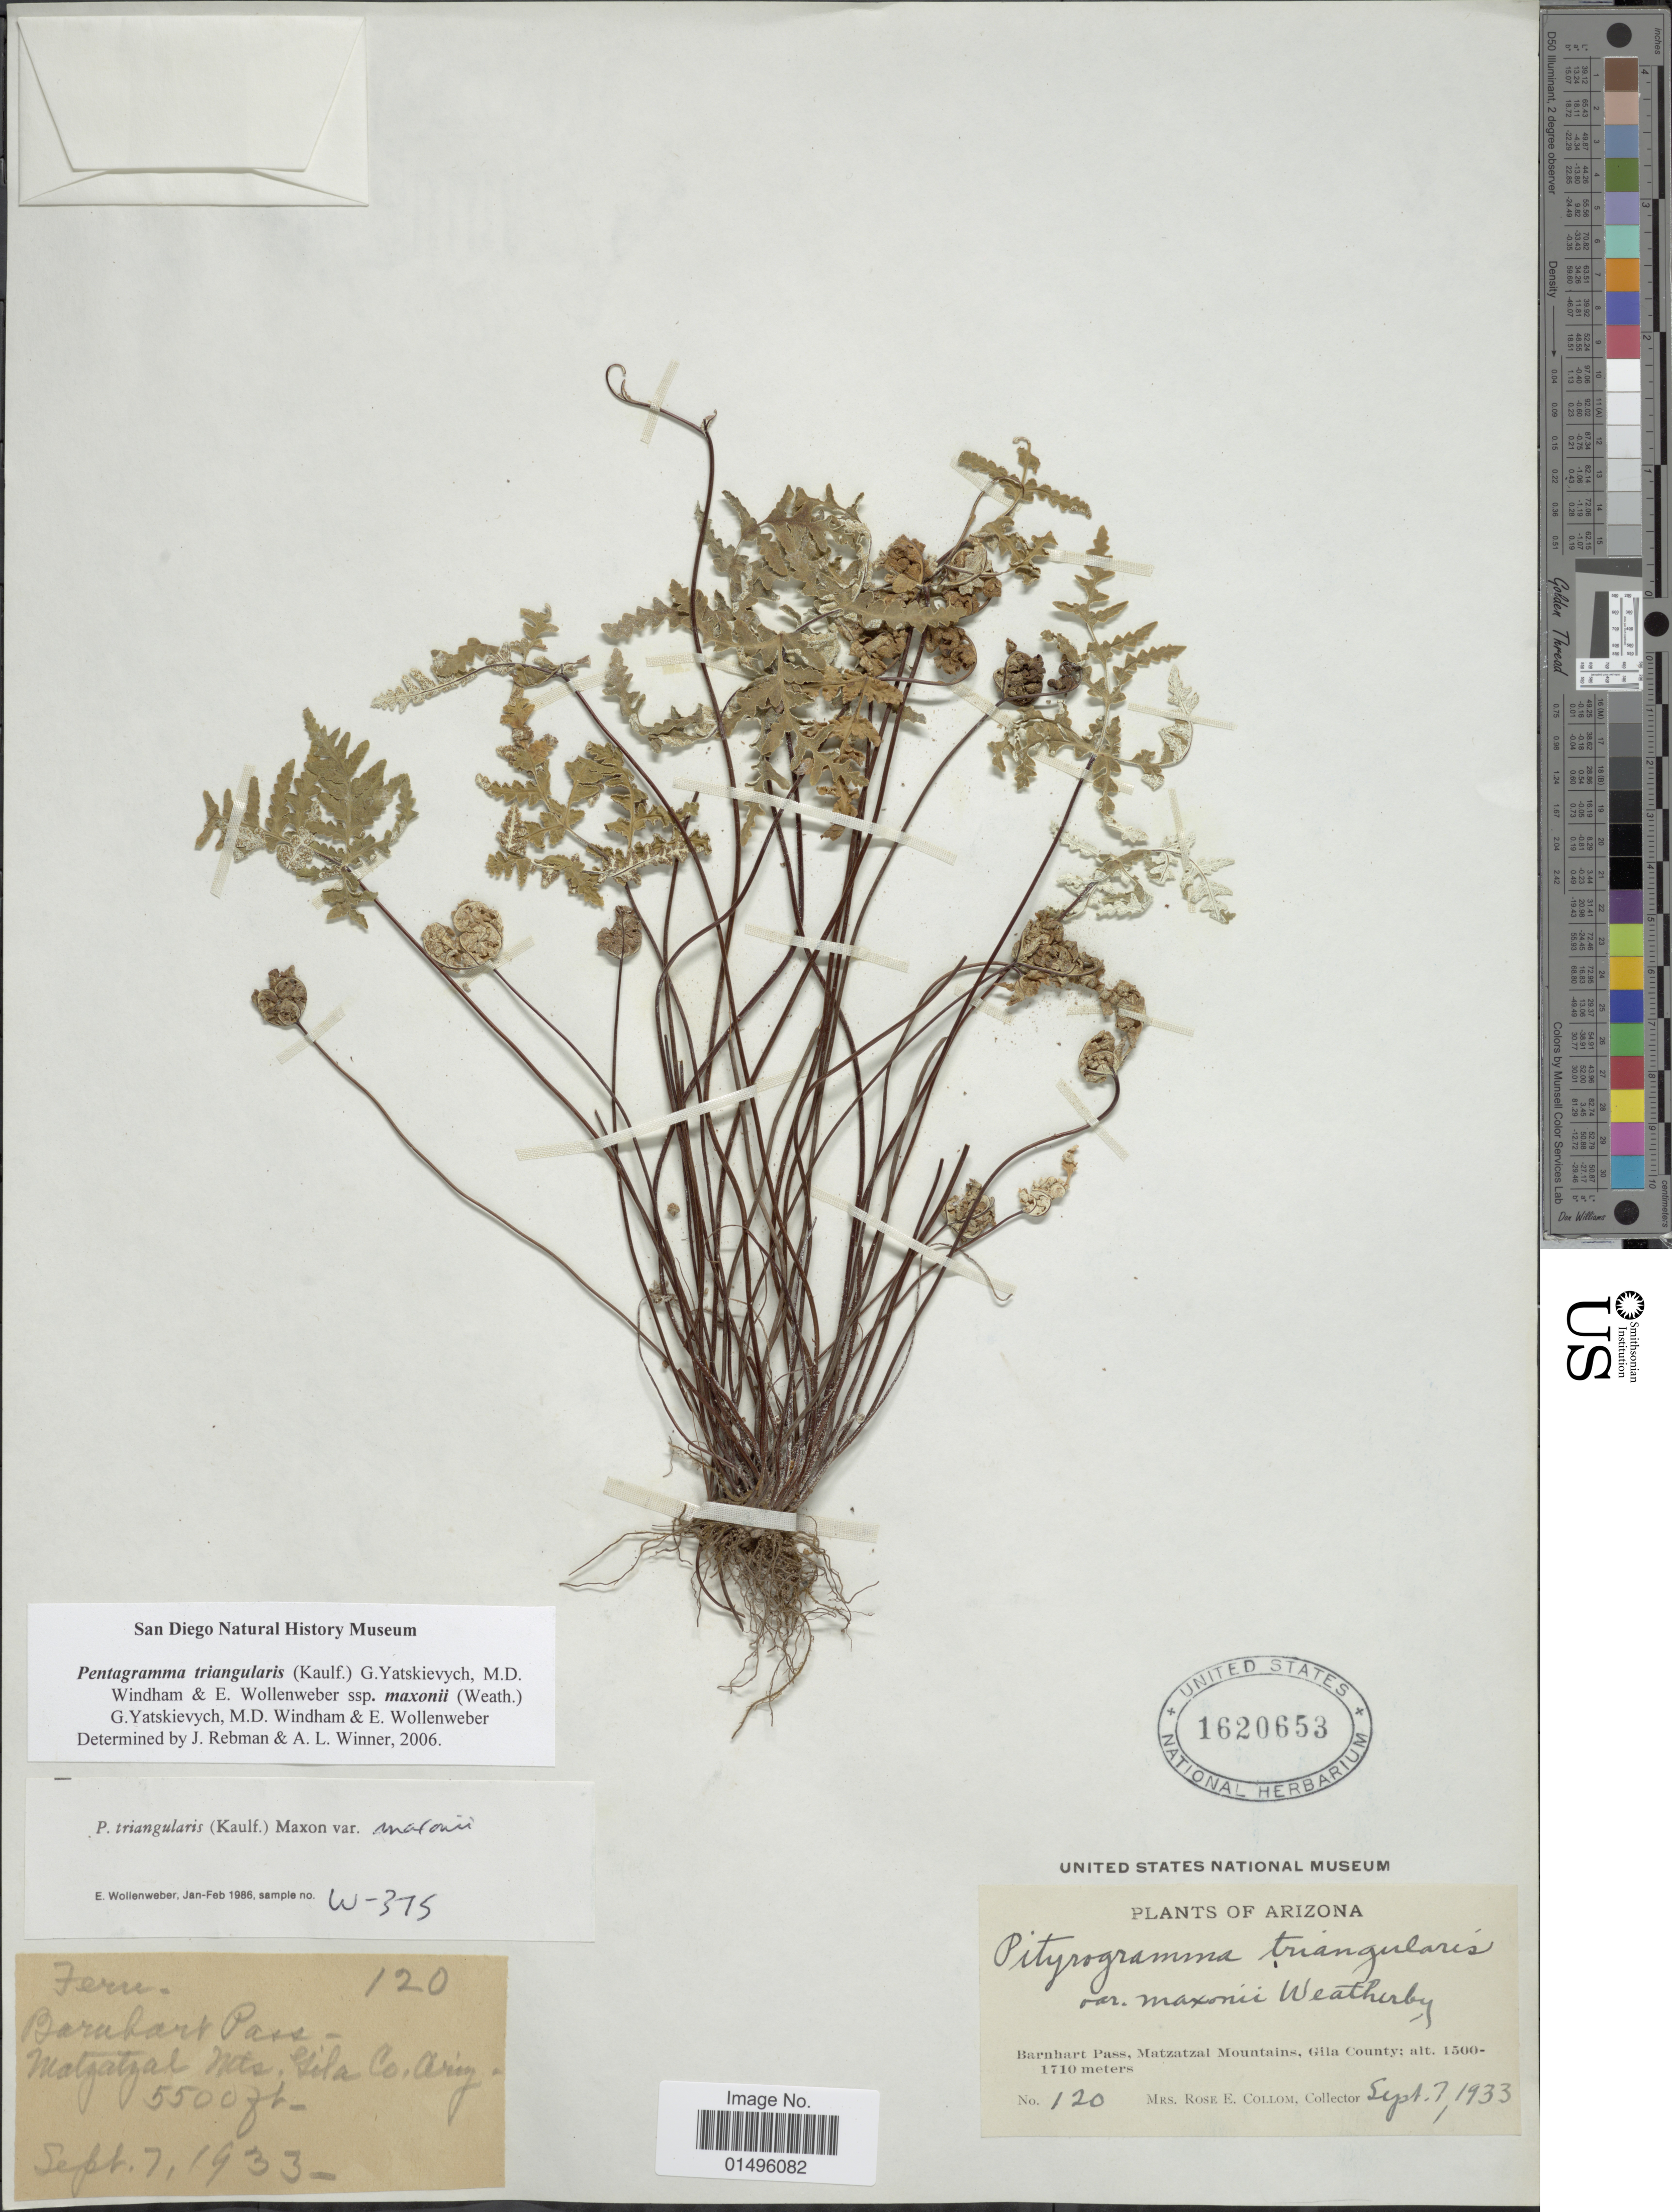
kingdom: Plantae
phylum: Tracheophyta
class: Polypodiopsida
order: Polypodiales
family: Pteridaceae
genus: Pentagramma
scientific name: Pentagramma maxonii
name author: (Weath.) Schuettp. & Windham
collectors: R. E. Collom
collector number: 120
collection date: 1933-09-07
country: United States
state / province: Arizona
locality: Arizona, Barnhart Pass, Matzatzal Mountains, Gila County.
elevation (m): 1676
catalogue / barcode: US 1620653